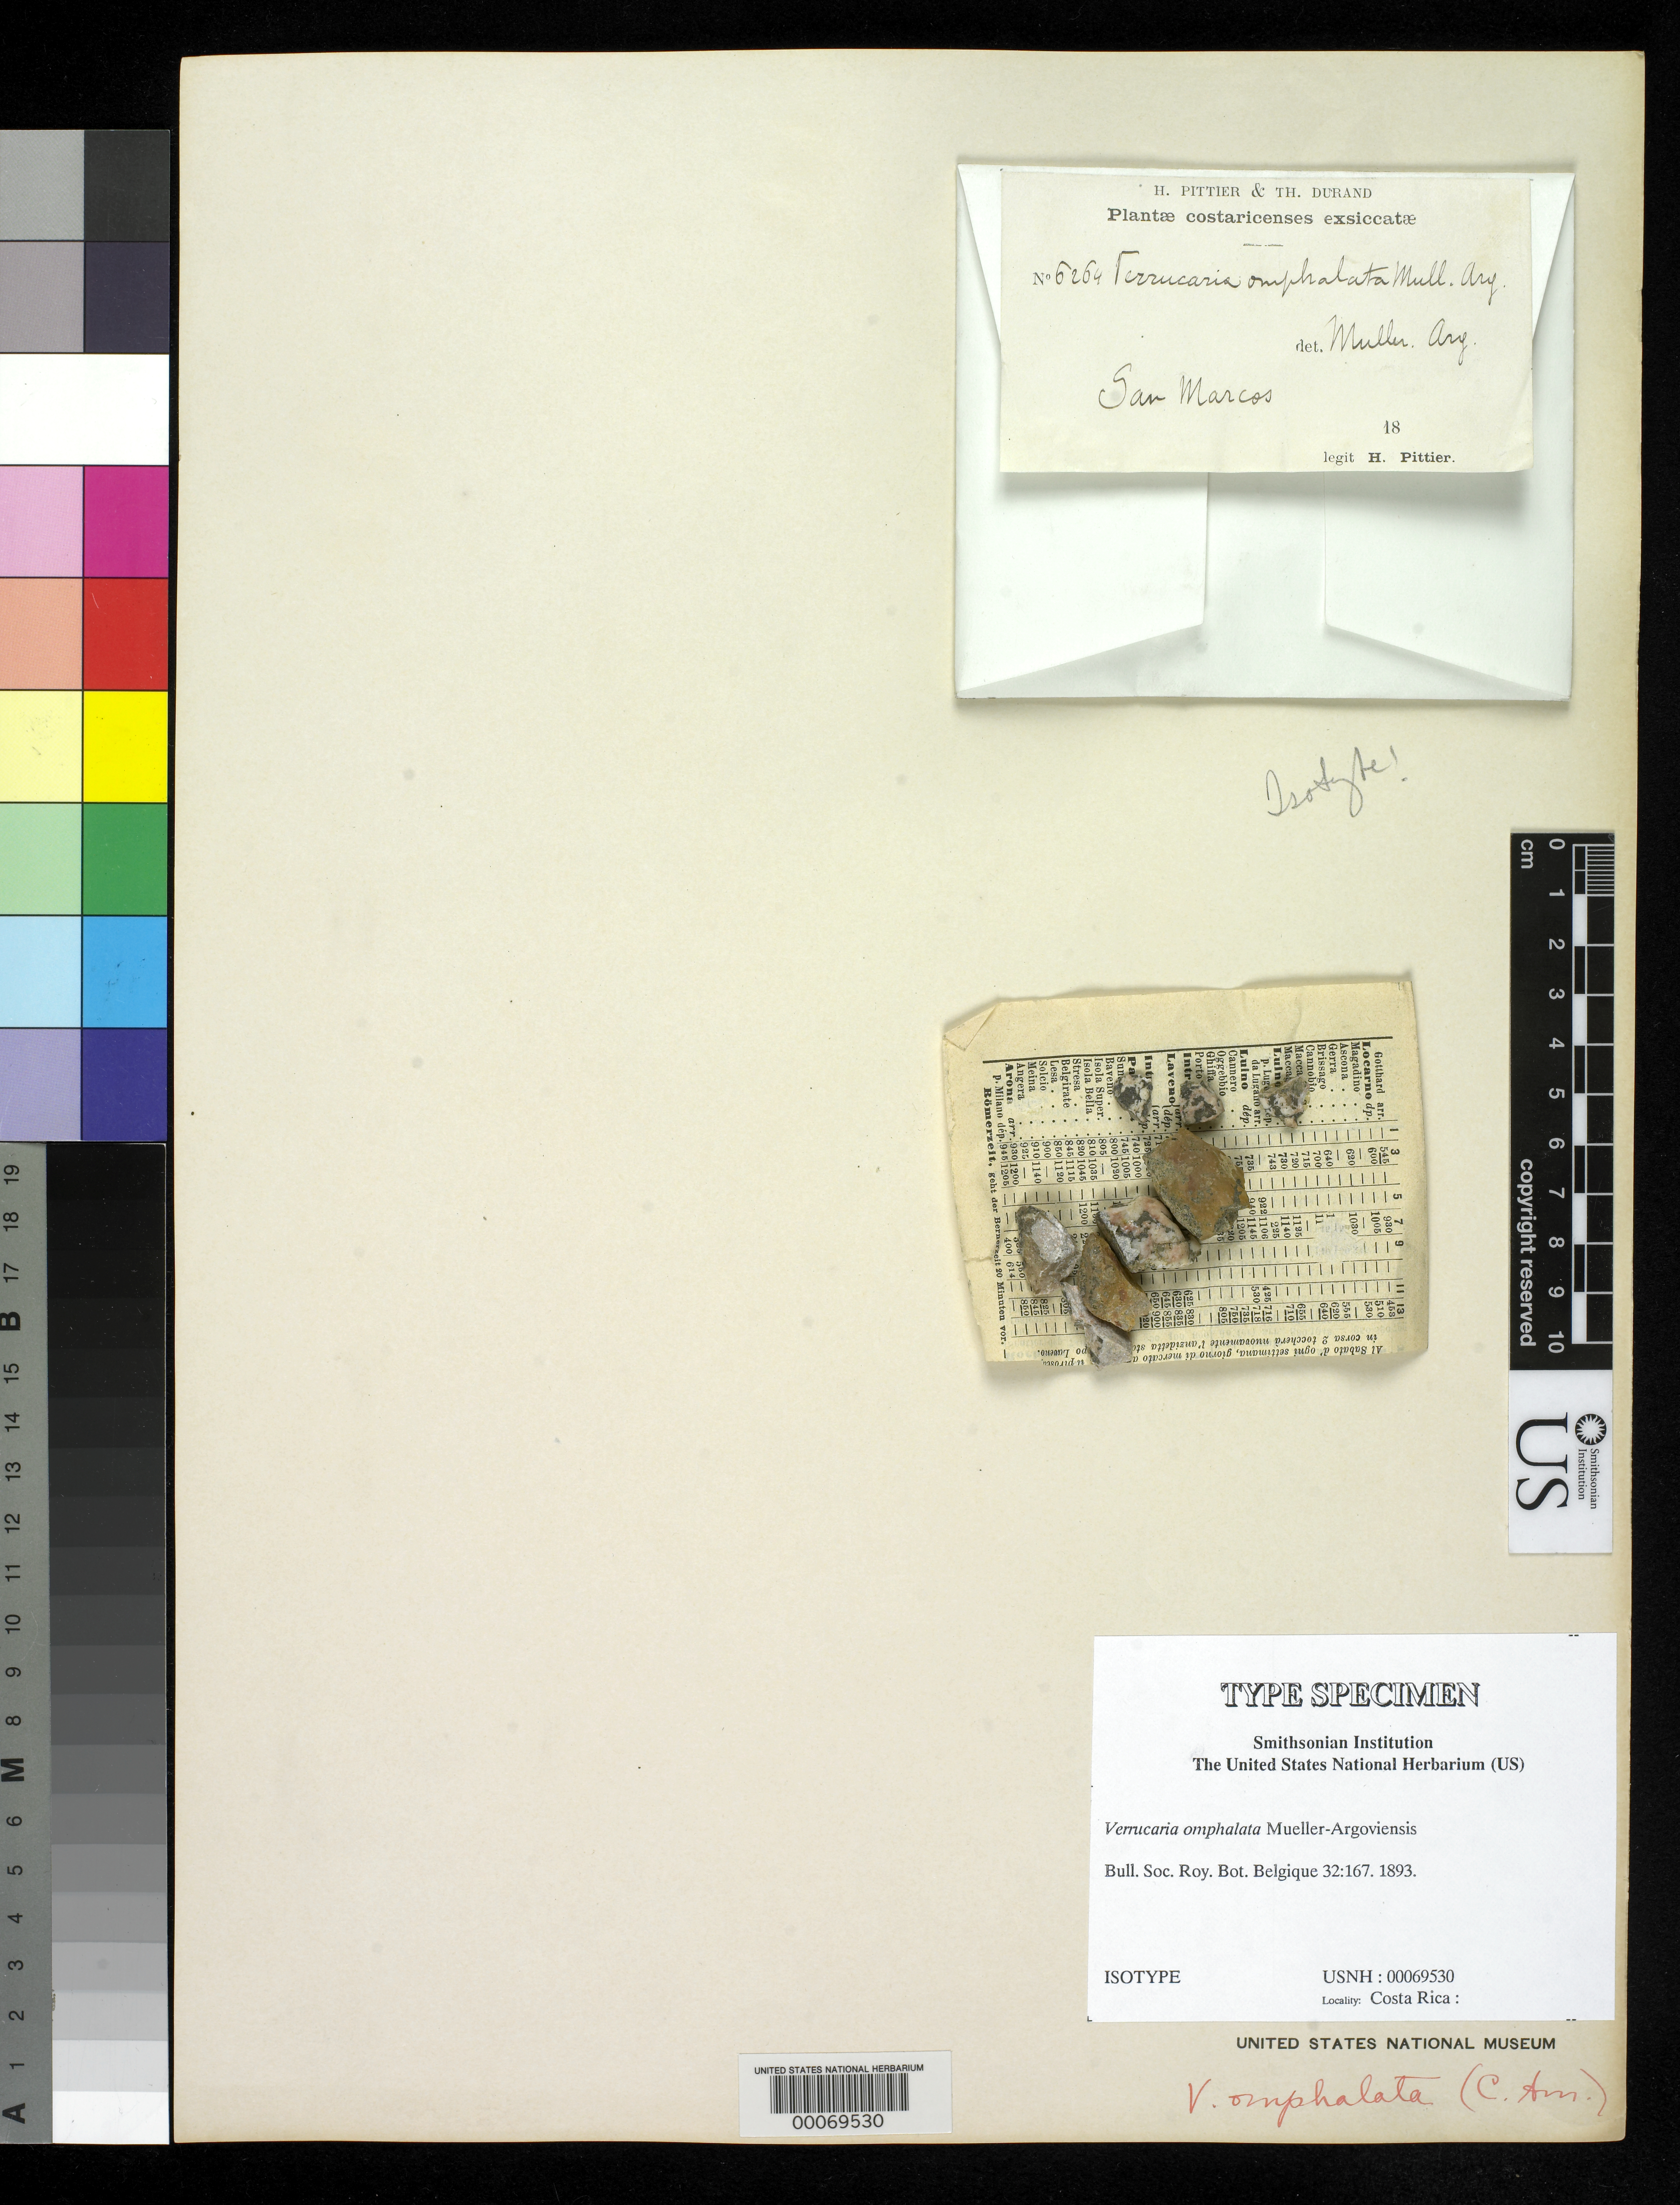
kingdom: Fungi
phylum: Ascomycota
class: Eurotiomycetes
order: Verrucariales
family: Verrucariaceae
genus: Verrucaria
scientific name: Verrucaria omphalata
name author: Müll. Arg.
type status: Isotype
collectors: H. F. Pittier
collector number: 6264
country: Costa Rica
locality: San Marcos